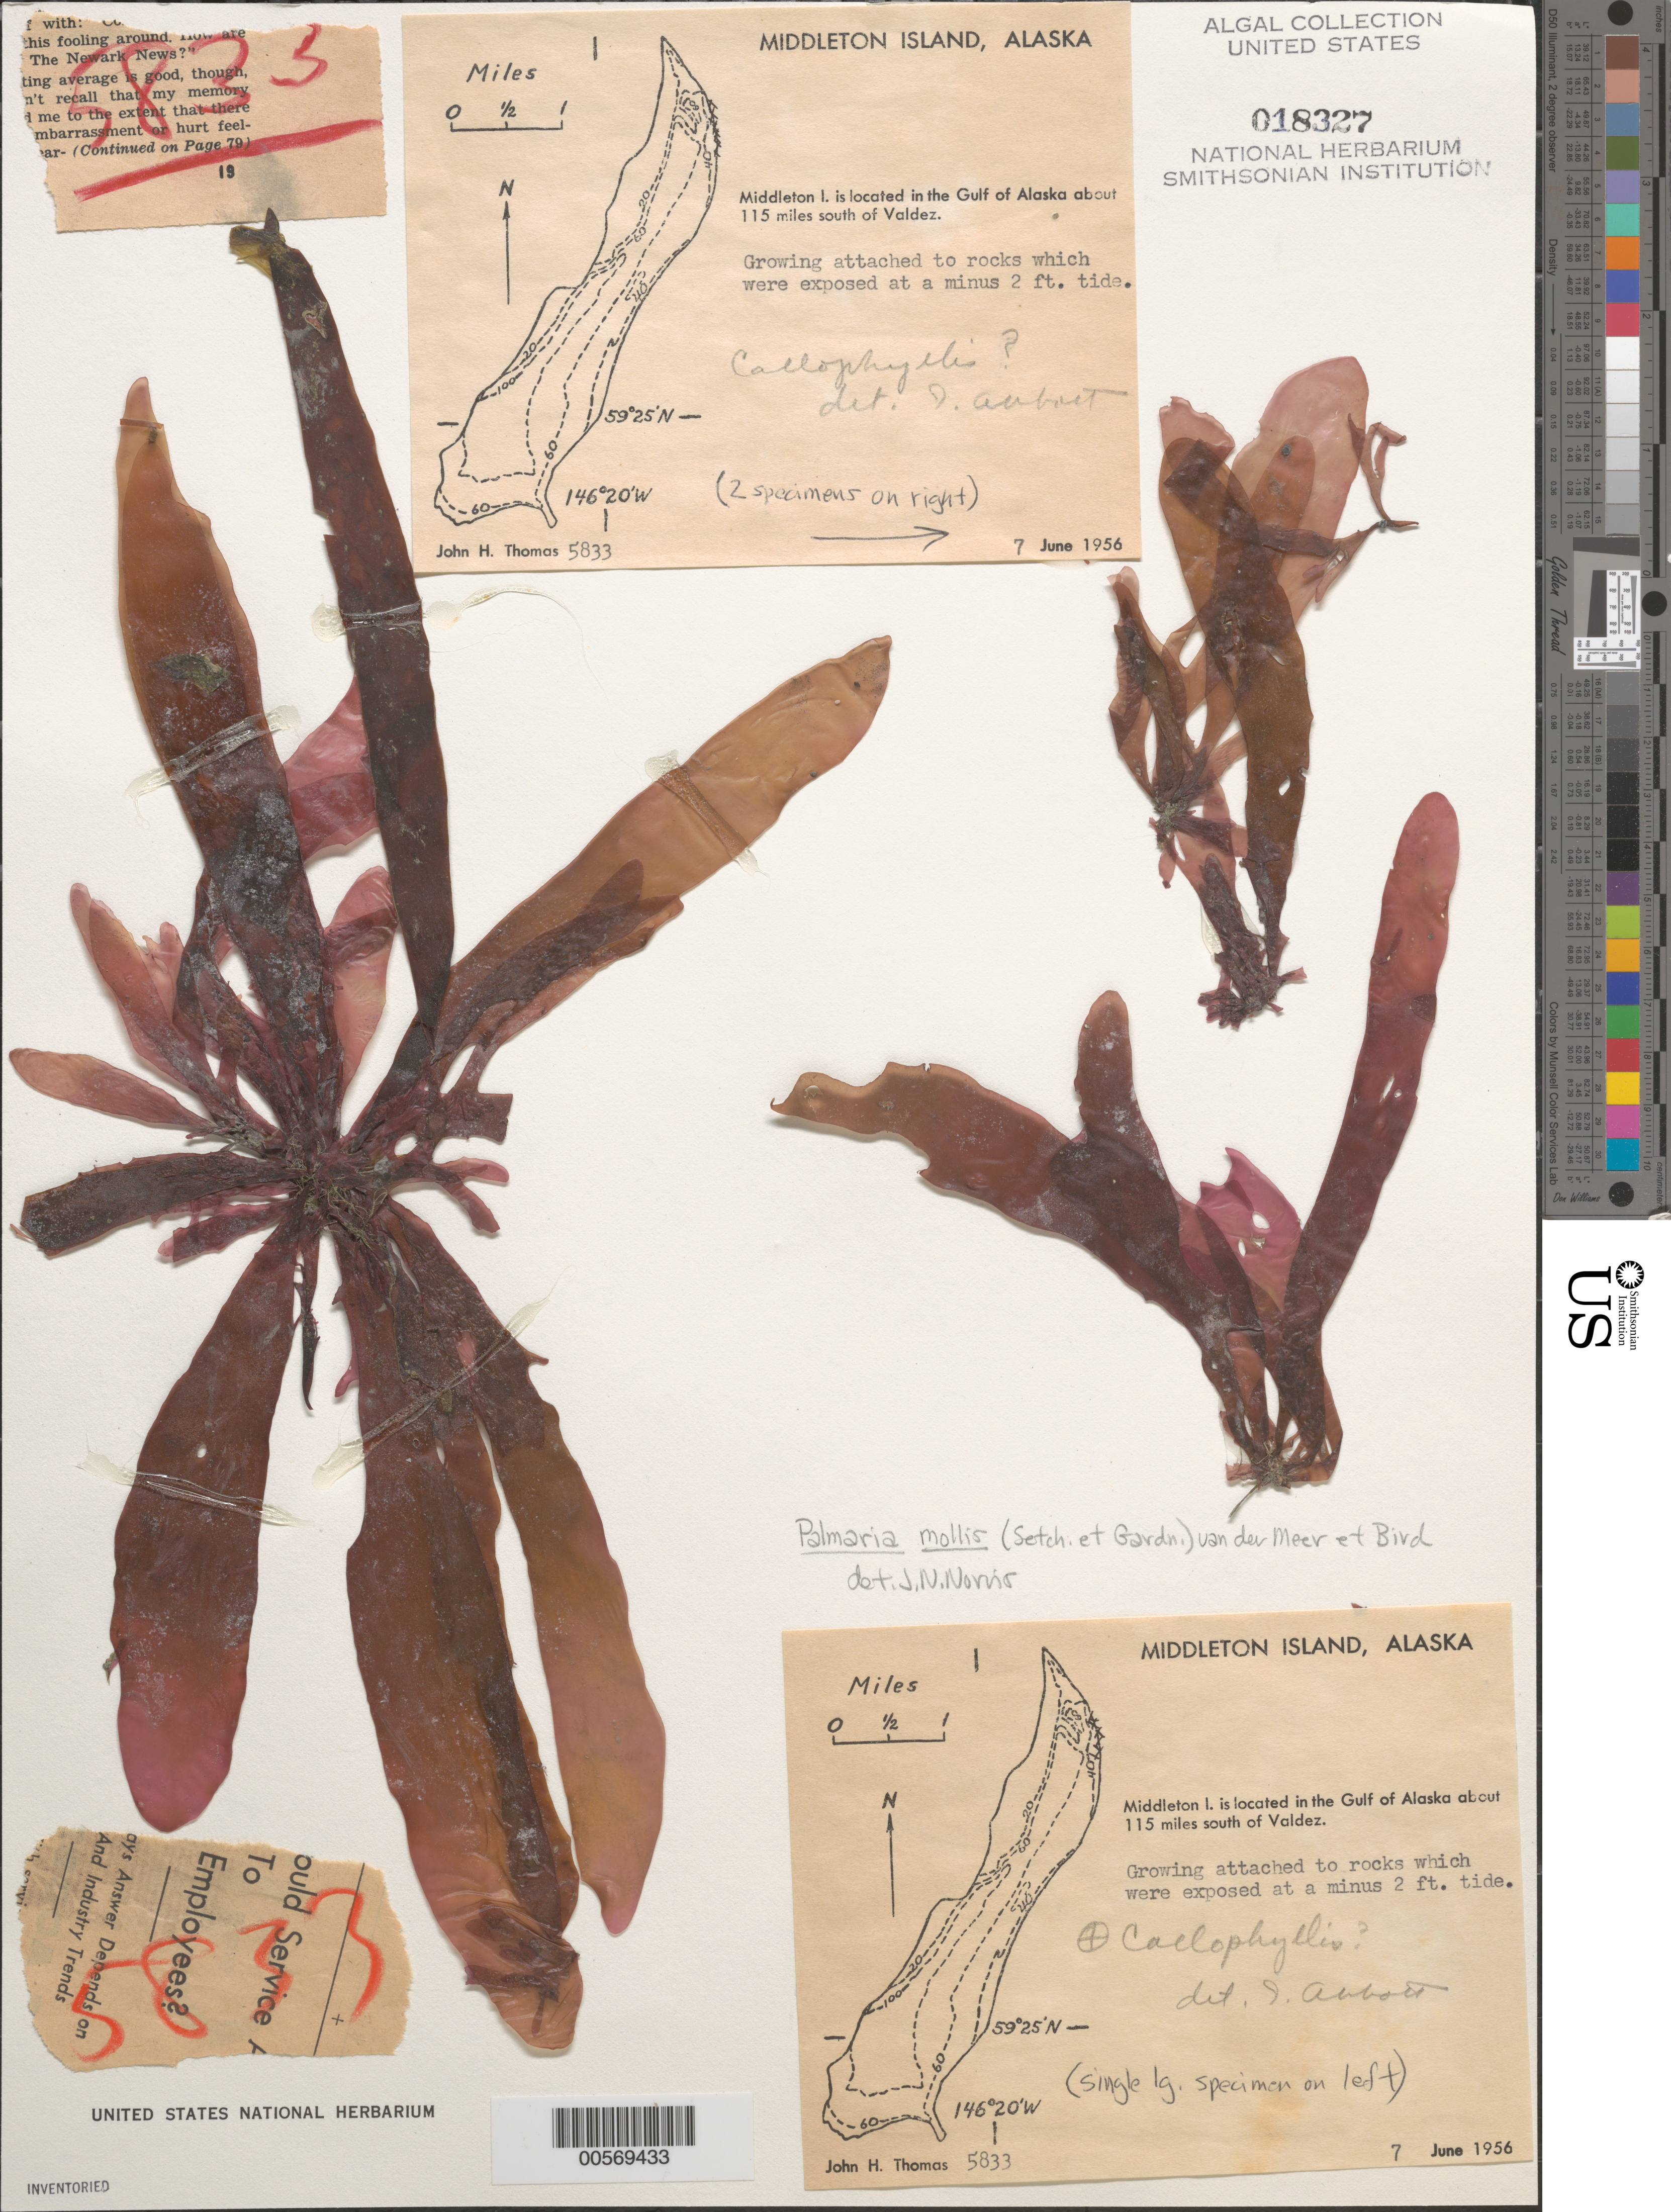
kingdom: Plantae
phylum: Rhodophyta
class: Florideophyceae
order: Palmariales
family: Palmariaceae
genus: Devaleraea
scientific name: Devaleraea mollis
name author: (Setchell & N.L. Gardner) G.W. Saunders et al.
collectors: J. H. Thomas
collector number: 5833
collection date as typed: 07 Jun 1956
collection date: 1956-06-07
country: United States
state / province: Alaska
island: Middleton Island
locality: Gulf of Alaska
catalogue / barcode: US 18327